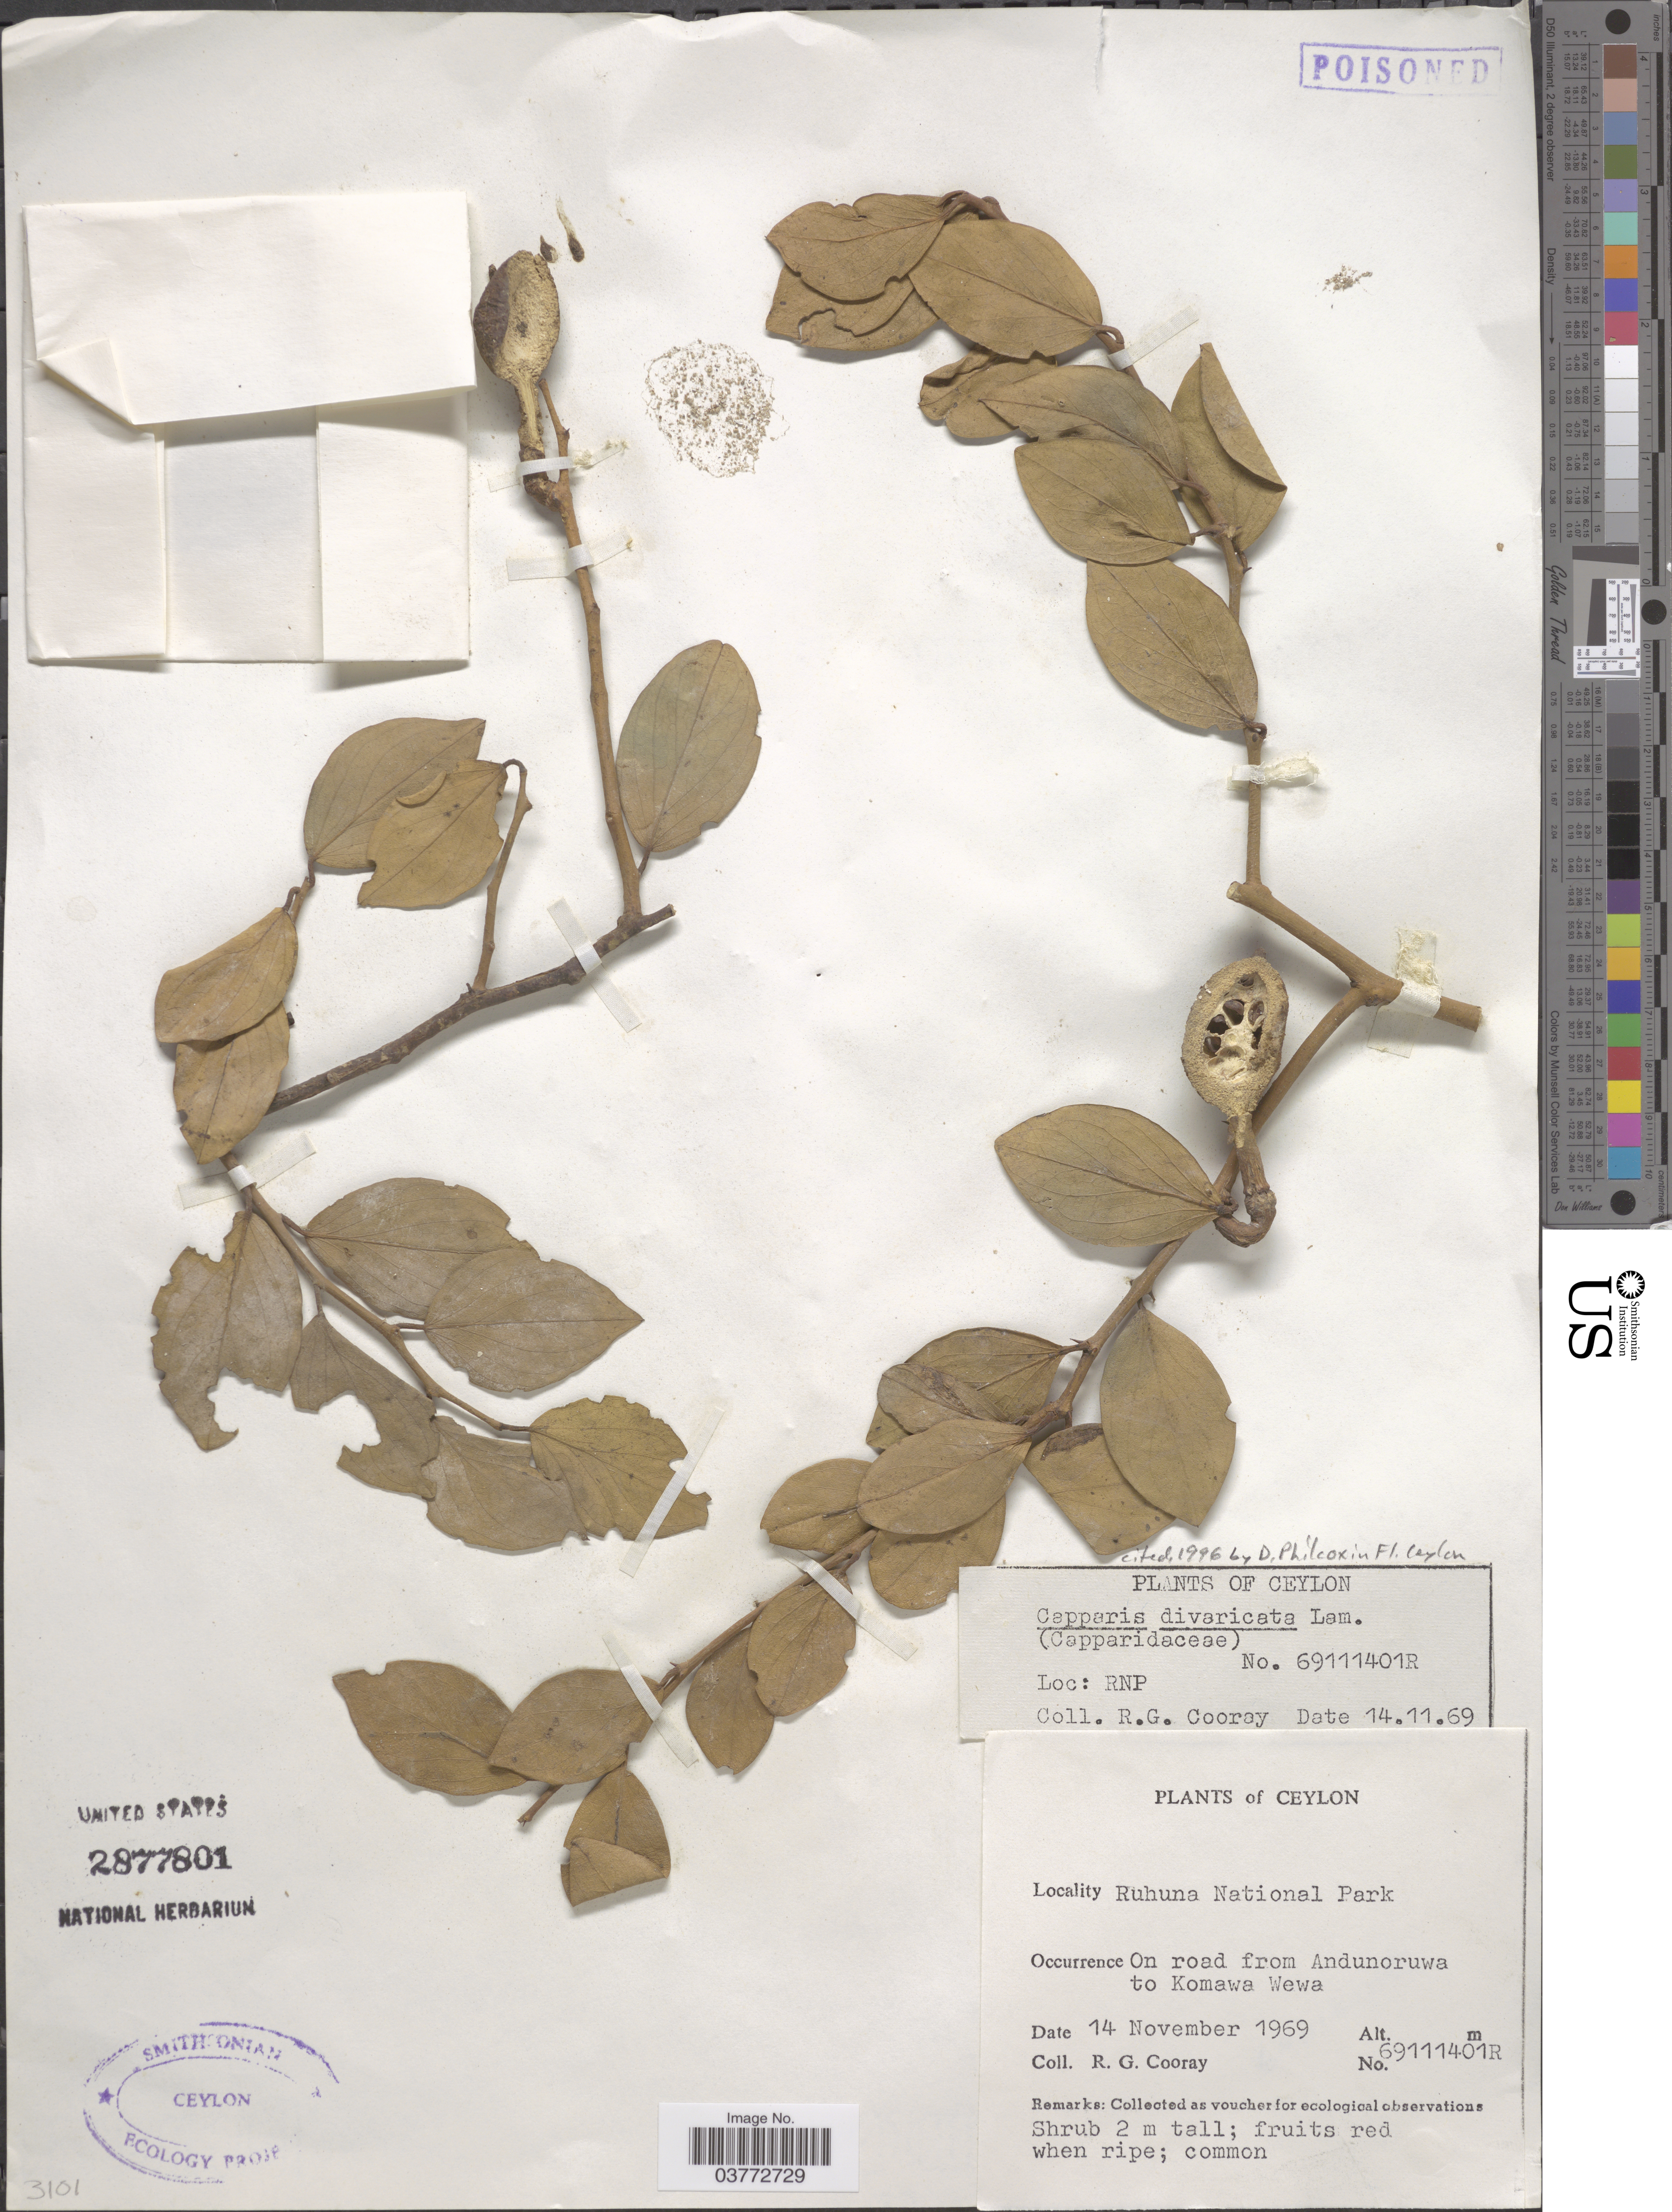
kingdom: Plantae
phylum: Tracheophyta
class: Magnoliopsida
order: Brassicales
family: Capparaceae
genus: Capparis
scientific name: Capparis divaricata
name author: Lam.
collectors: R. Cooray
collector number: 69111401R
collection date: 1969-11-14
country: Sri Lanka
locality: Ceylon. Ruhuna National Park. On road from Andunoruwa to Komawa Wewa.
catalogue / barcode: US 2877801